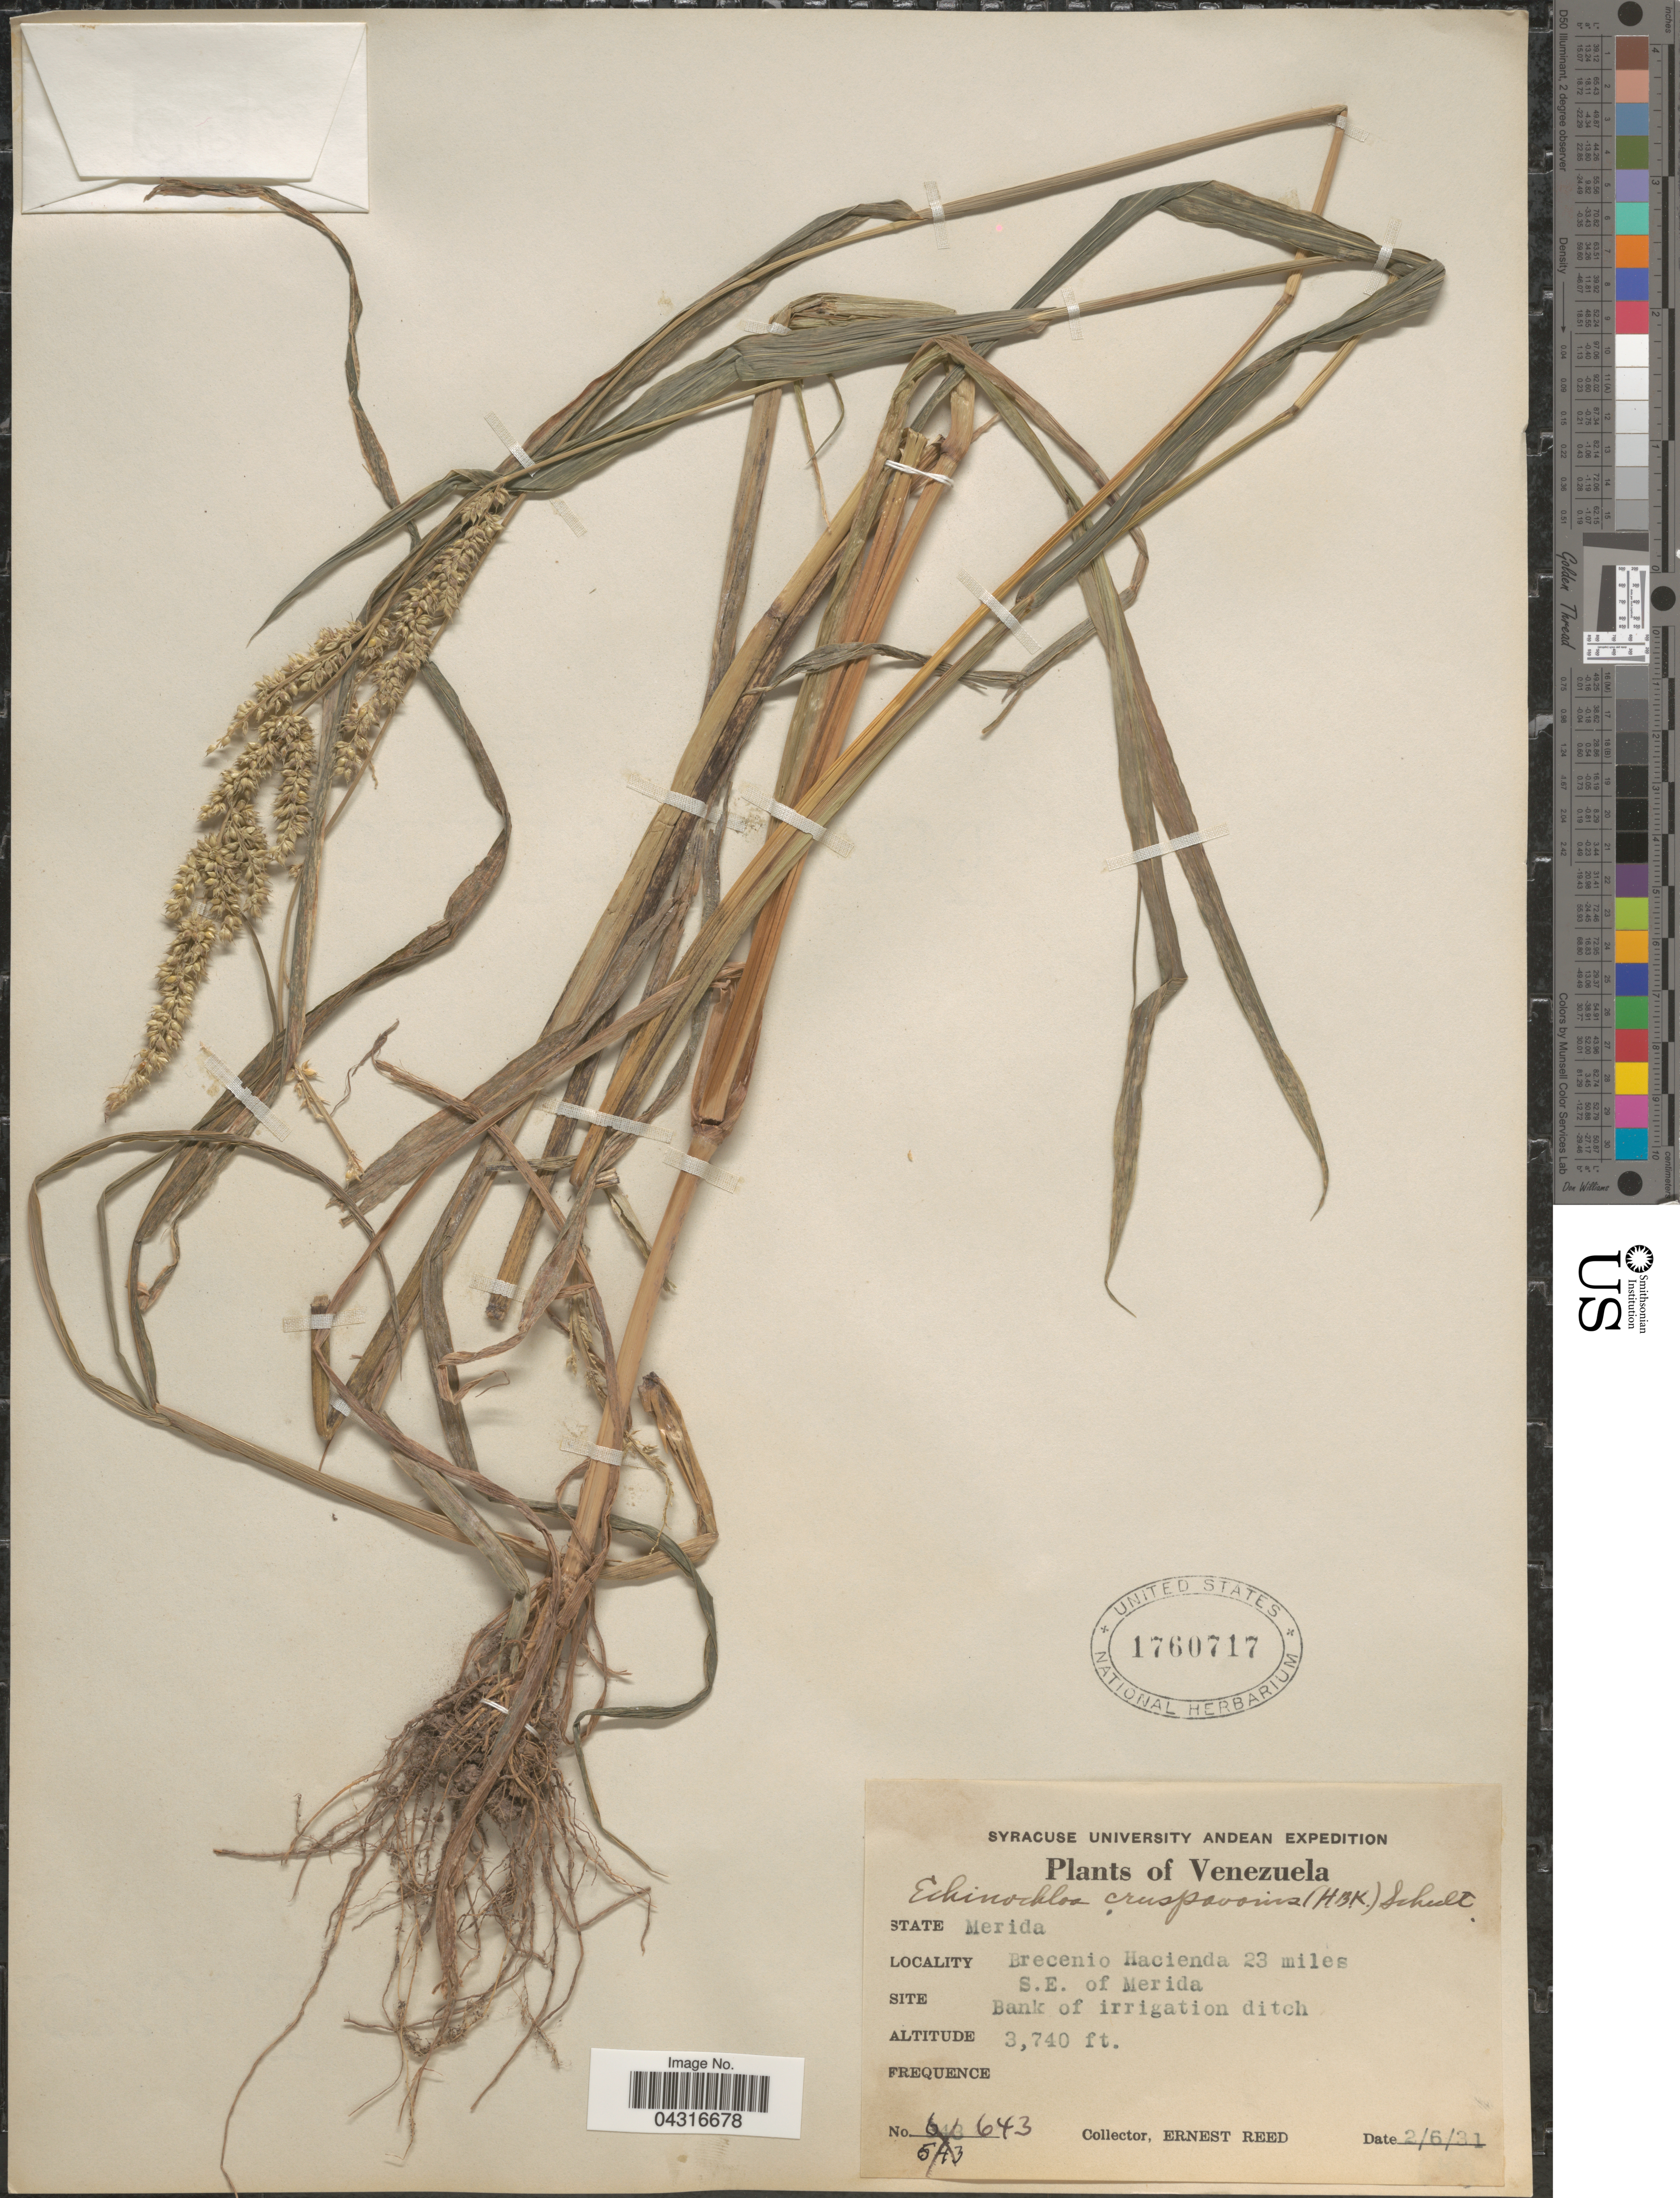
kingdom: Plantae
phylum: Tracheophyta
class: Liliopsida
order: Poales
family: Poaceae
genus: Echinochloa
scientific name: Echinochloa crus-pavonis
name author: (Kunth) Schult.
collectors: E. Reed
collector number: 643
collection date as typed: Transcribed d/m/y: 2/6/31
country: Venezuela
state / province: Merida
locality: Brecenio Hacienda 23 miles S.E. of Merida. Bank of irrigation ditch.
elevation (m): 1140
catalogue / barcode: US 1760717